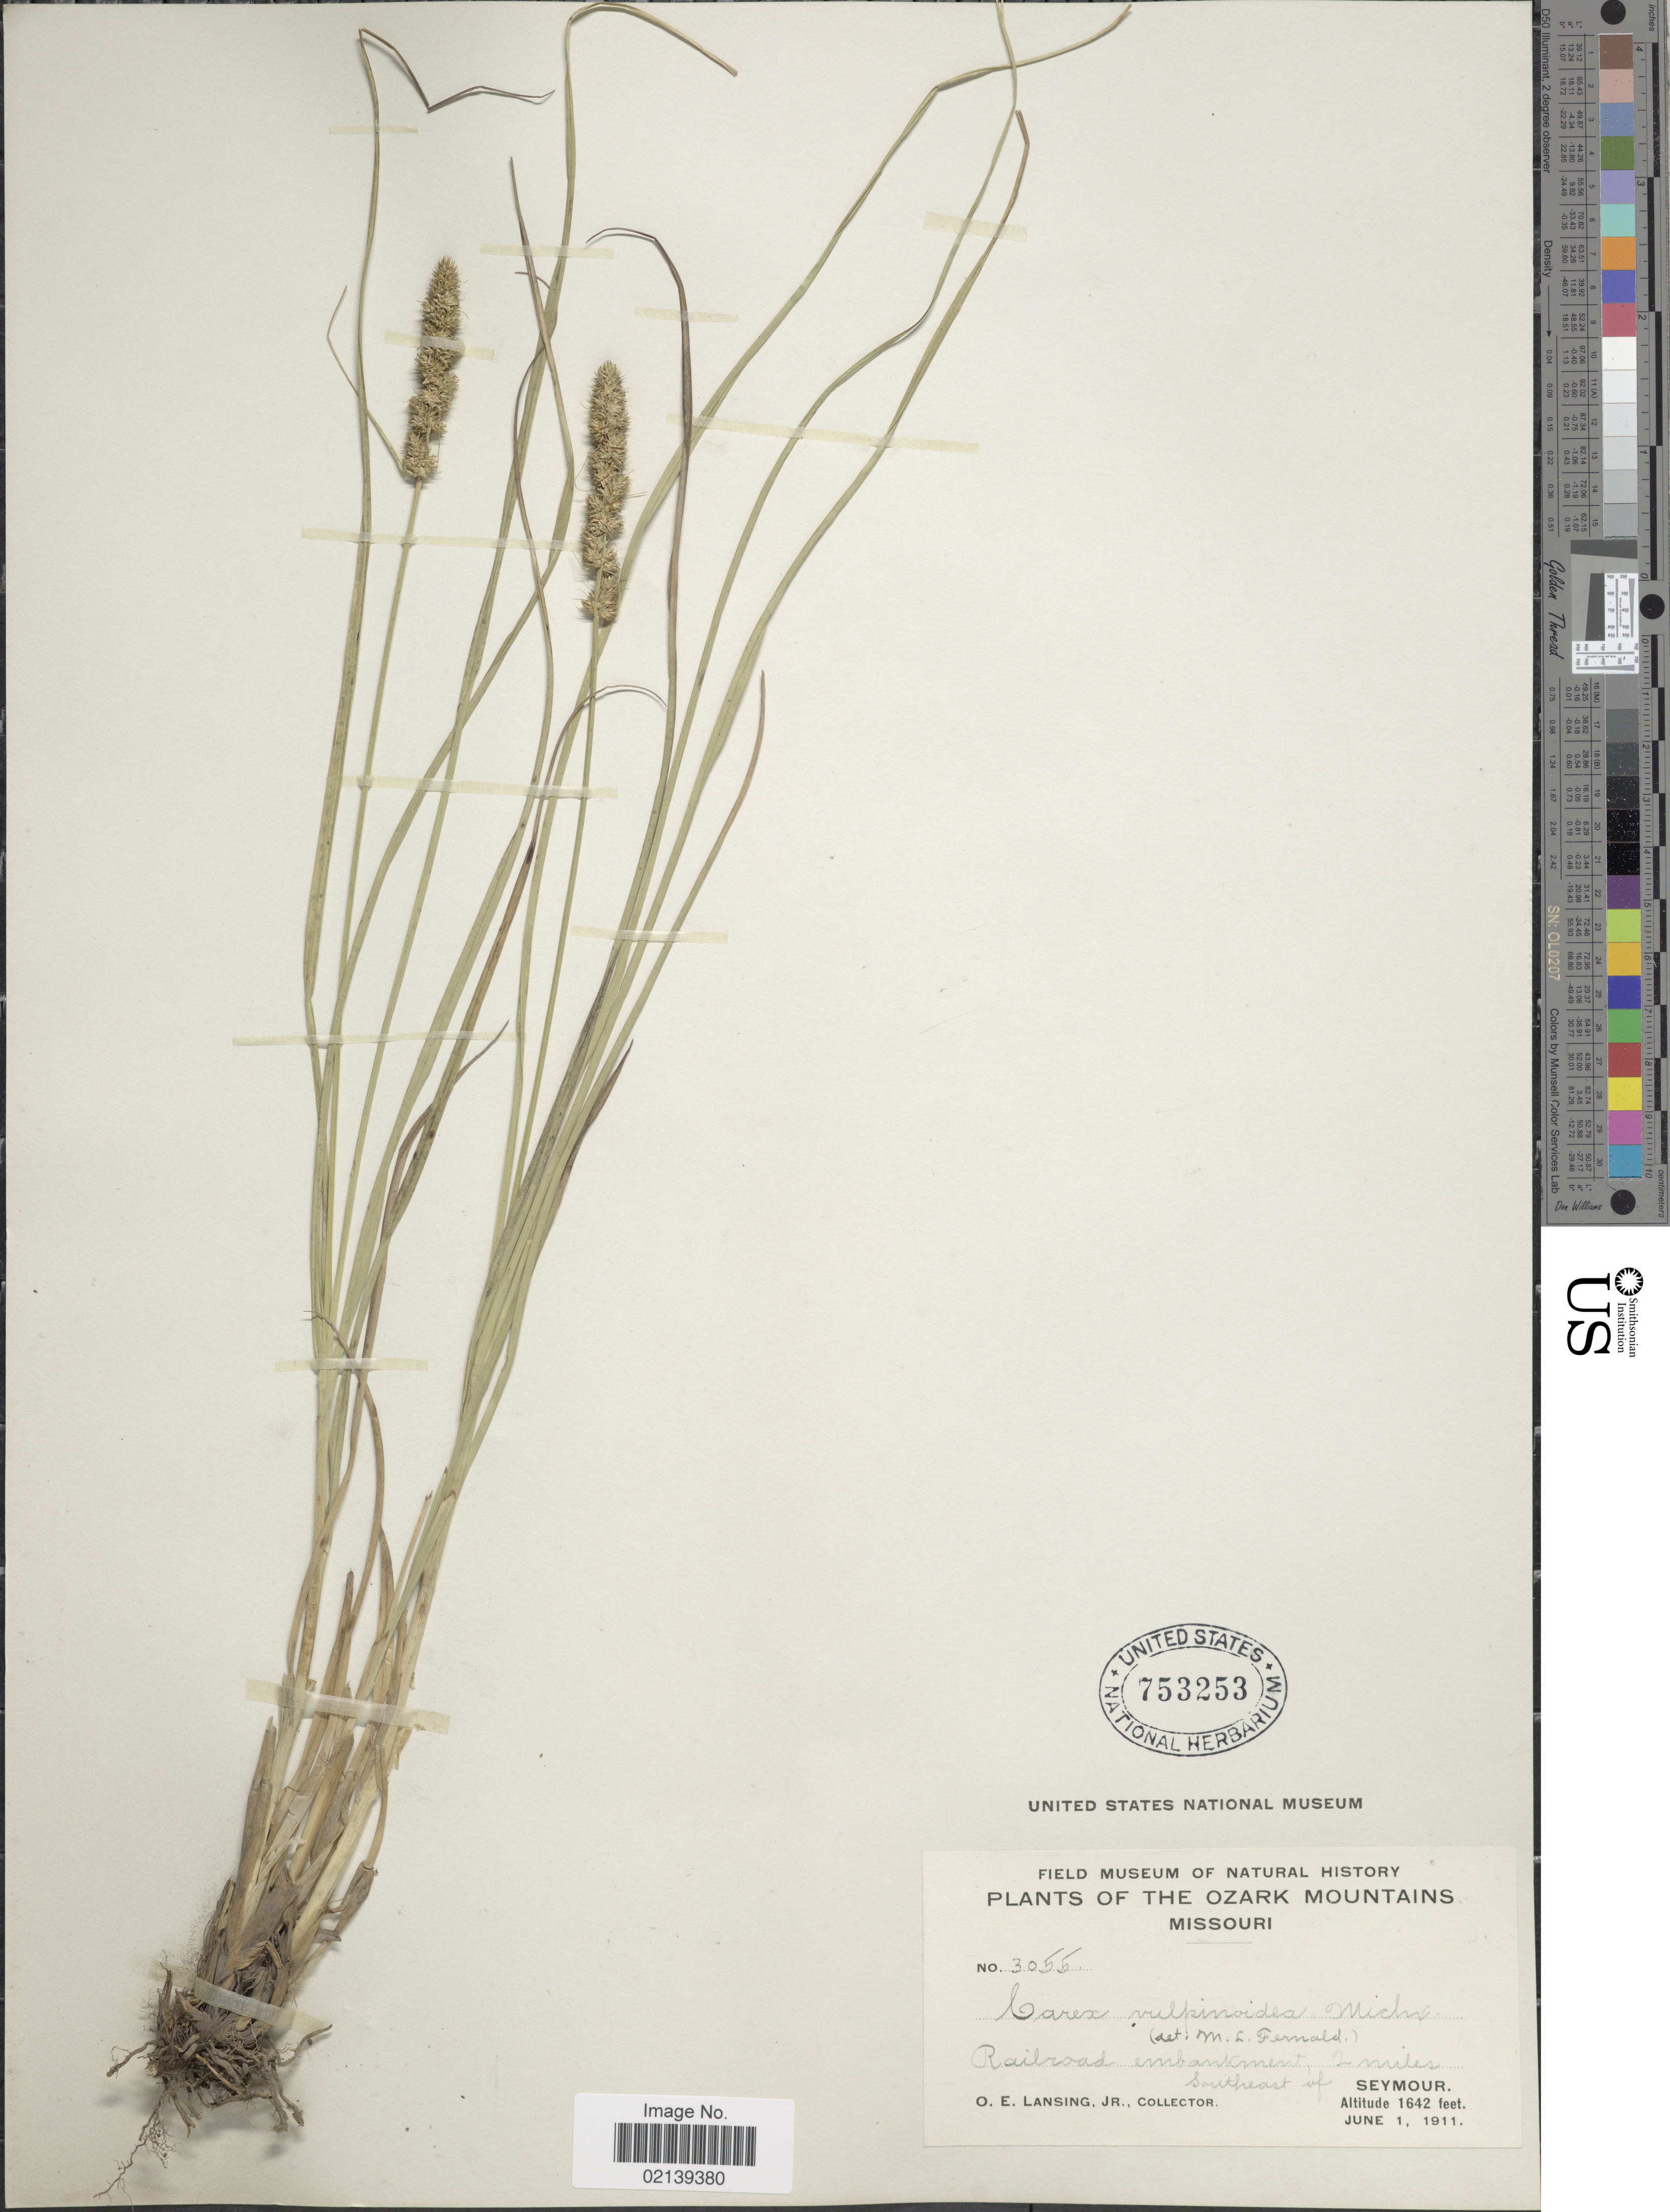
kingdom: Plantae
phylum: Tracheophyta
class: Liliopsida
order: Poales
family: Cyperaceae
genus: Carex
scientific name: Carex vulpinoidea Michx.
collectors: O. Lansing Jr.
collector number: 3055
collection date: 1911-06-01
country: United States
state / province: Missouri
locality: The Ozark Mountains, Missouri, Railroad embankment, 2 miles southeast of Seymour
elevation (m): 500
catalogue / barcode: US 753253